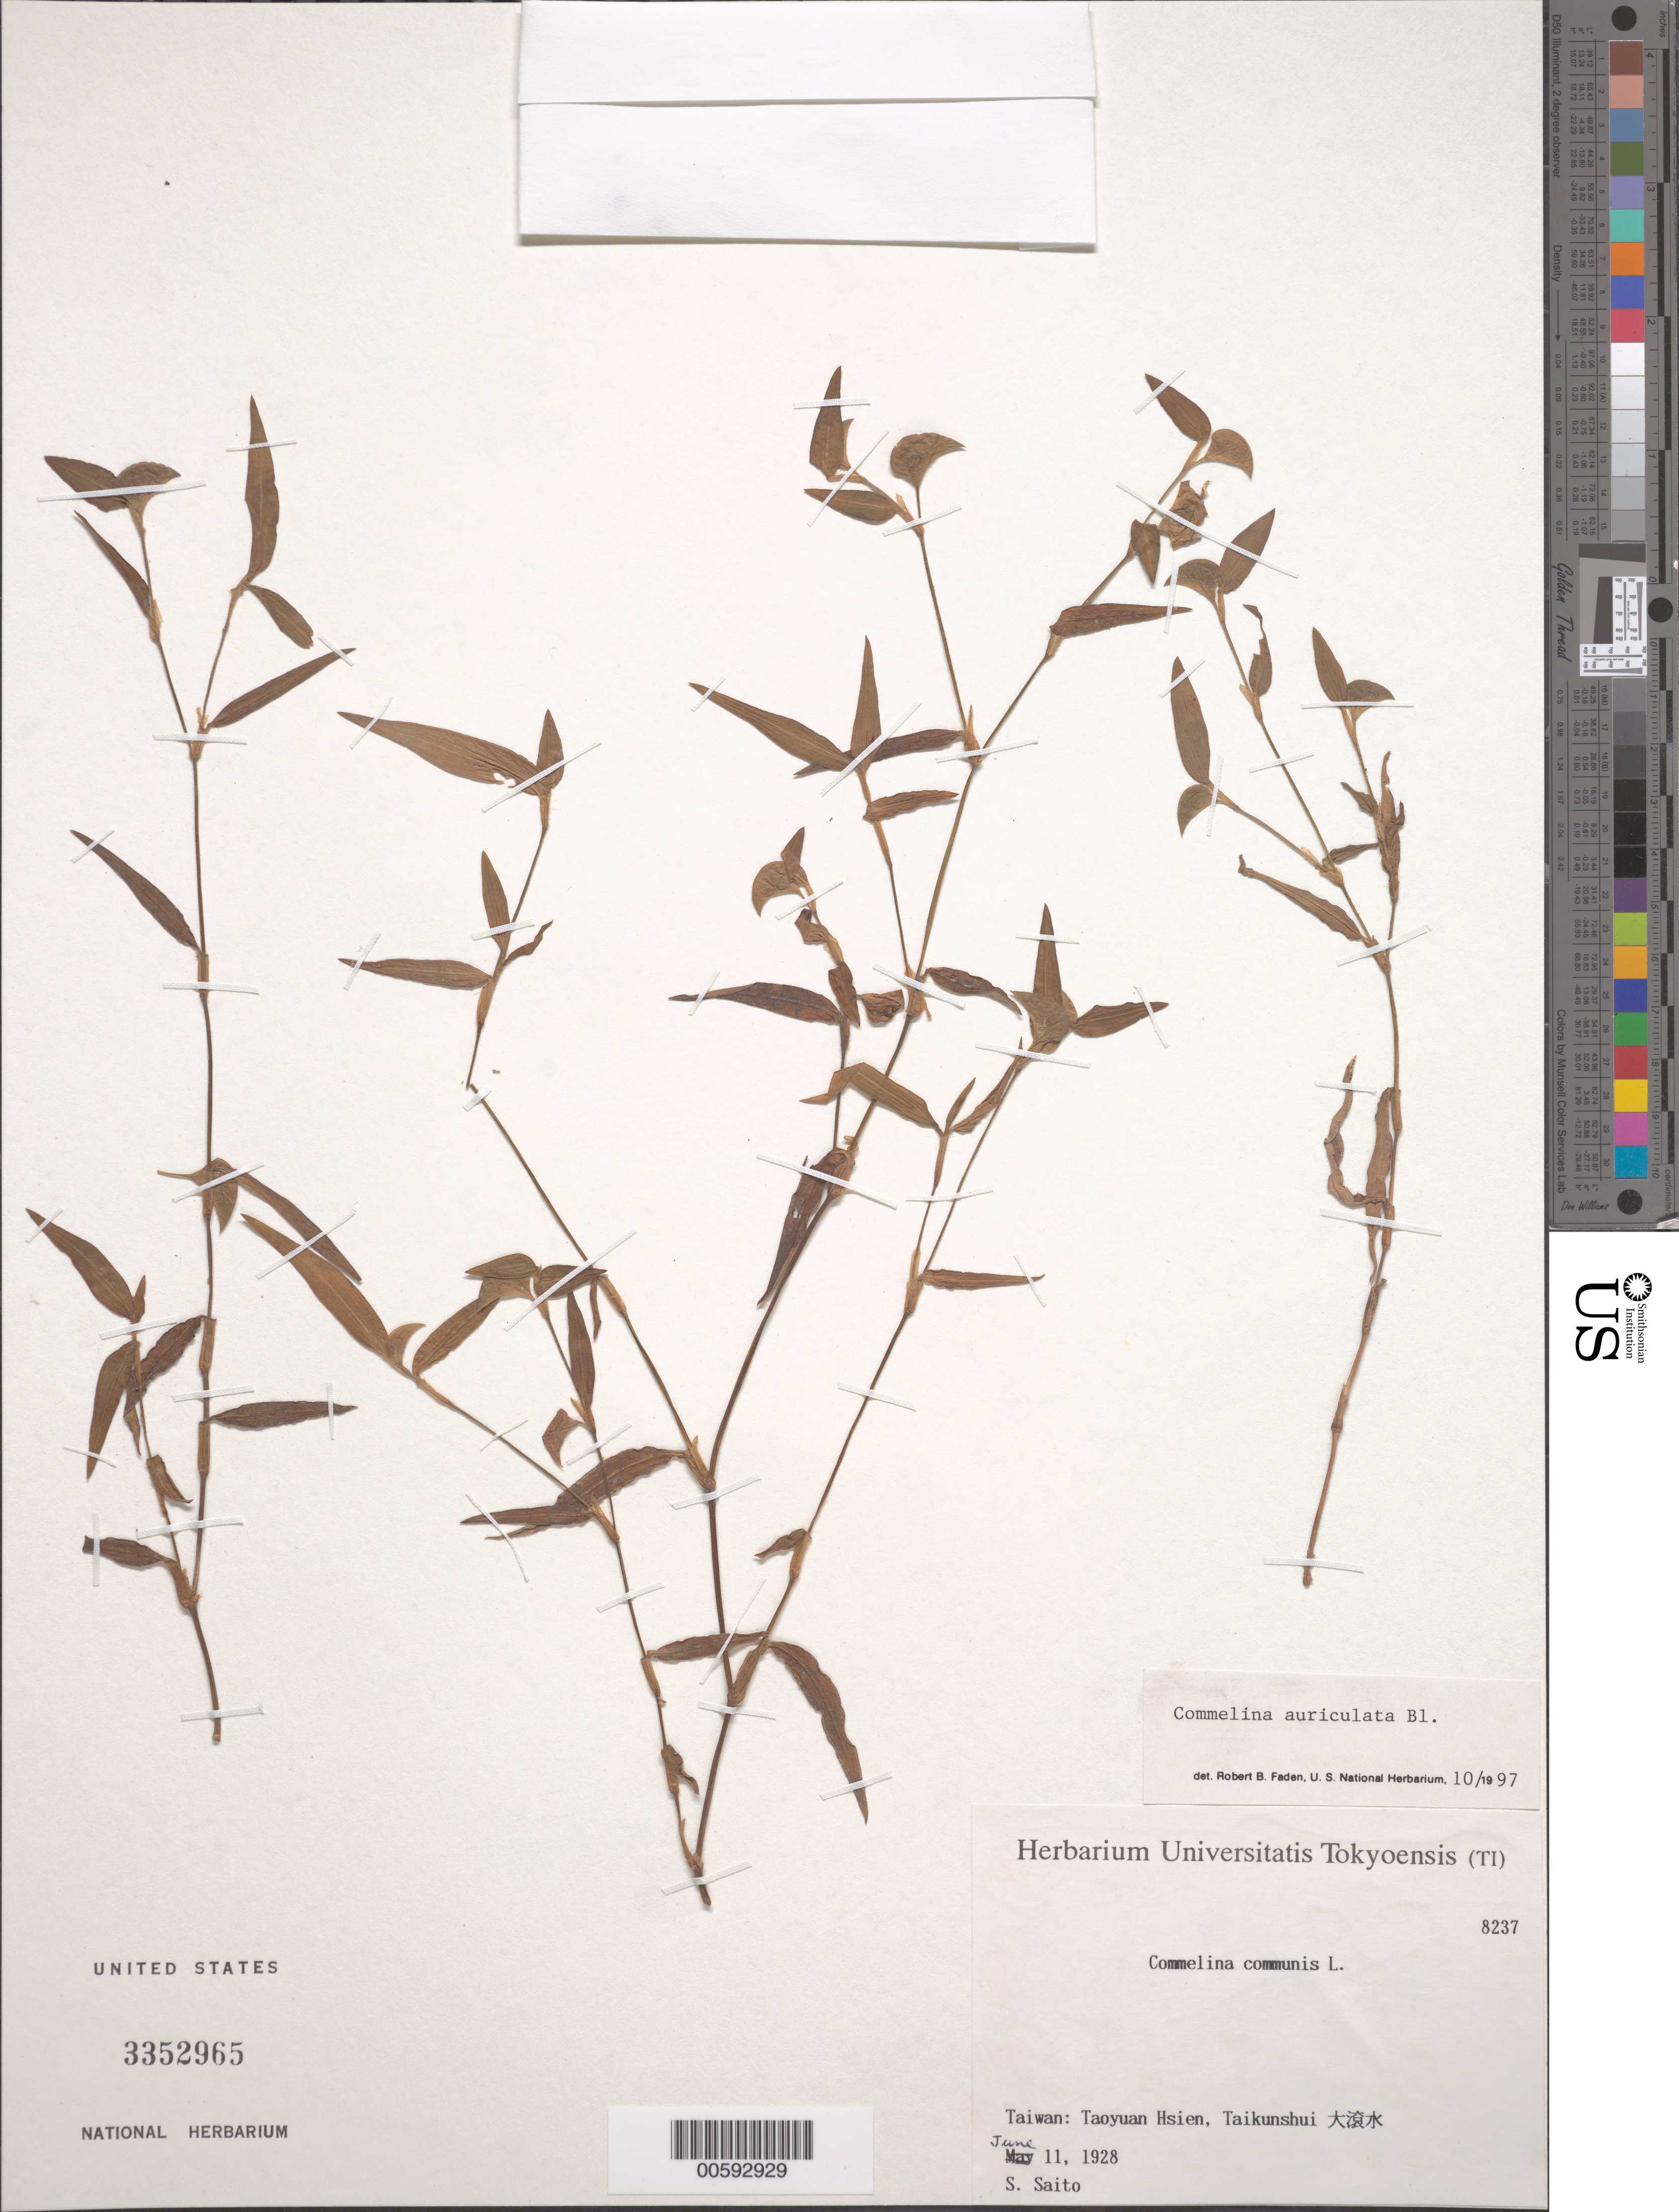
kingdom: Plantae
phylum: Tracheophyta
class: Liliopsida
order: Commelinales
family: Commelinaceae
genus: Commelina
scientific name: Commelina auriculata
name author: Blume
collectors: S. Saito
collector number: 8237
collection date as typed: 11 Jun 1928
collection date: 1928-06-11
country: Taiwan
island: Taiwan [Formosa]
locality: Taoyuan hsien, taikunshui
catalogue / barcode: US 3352965